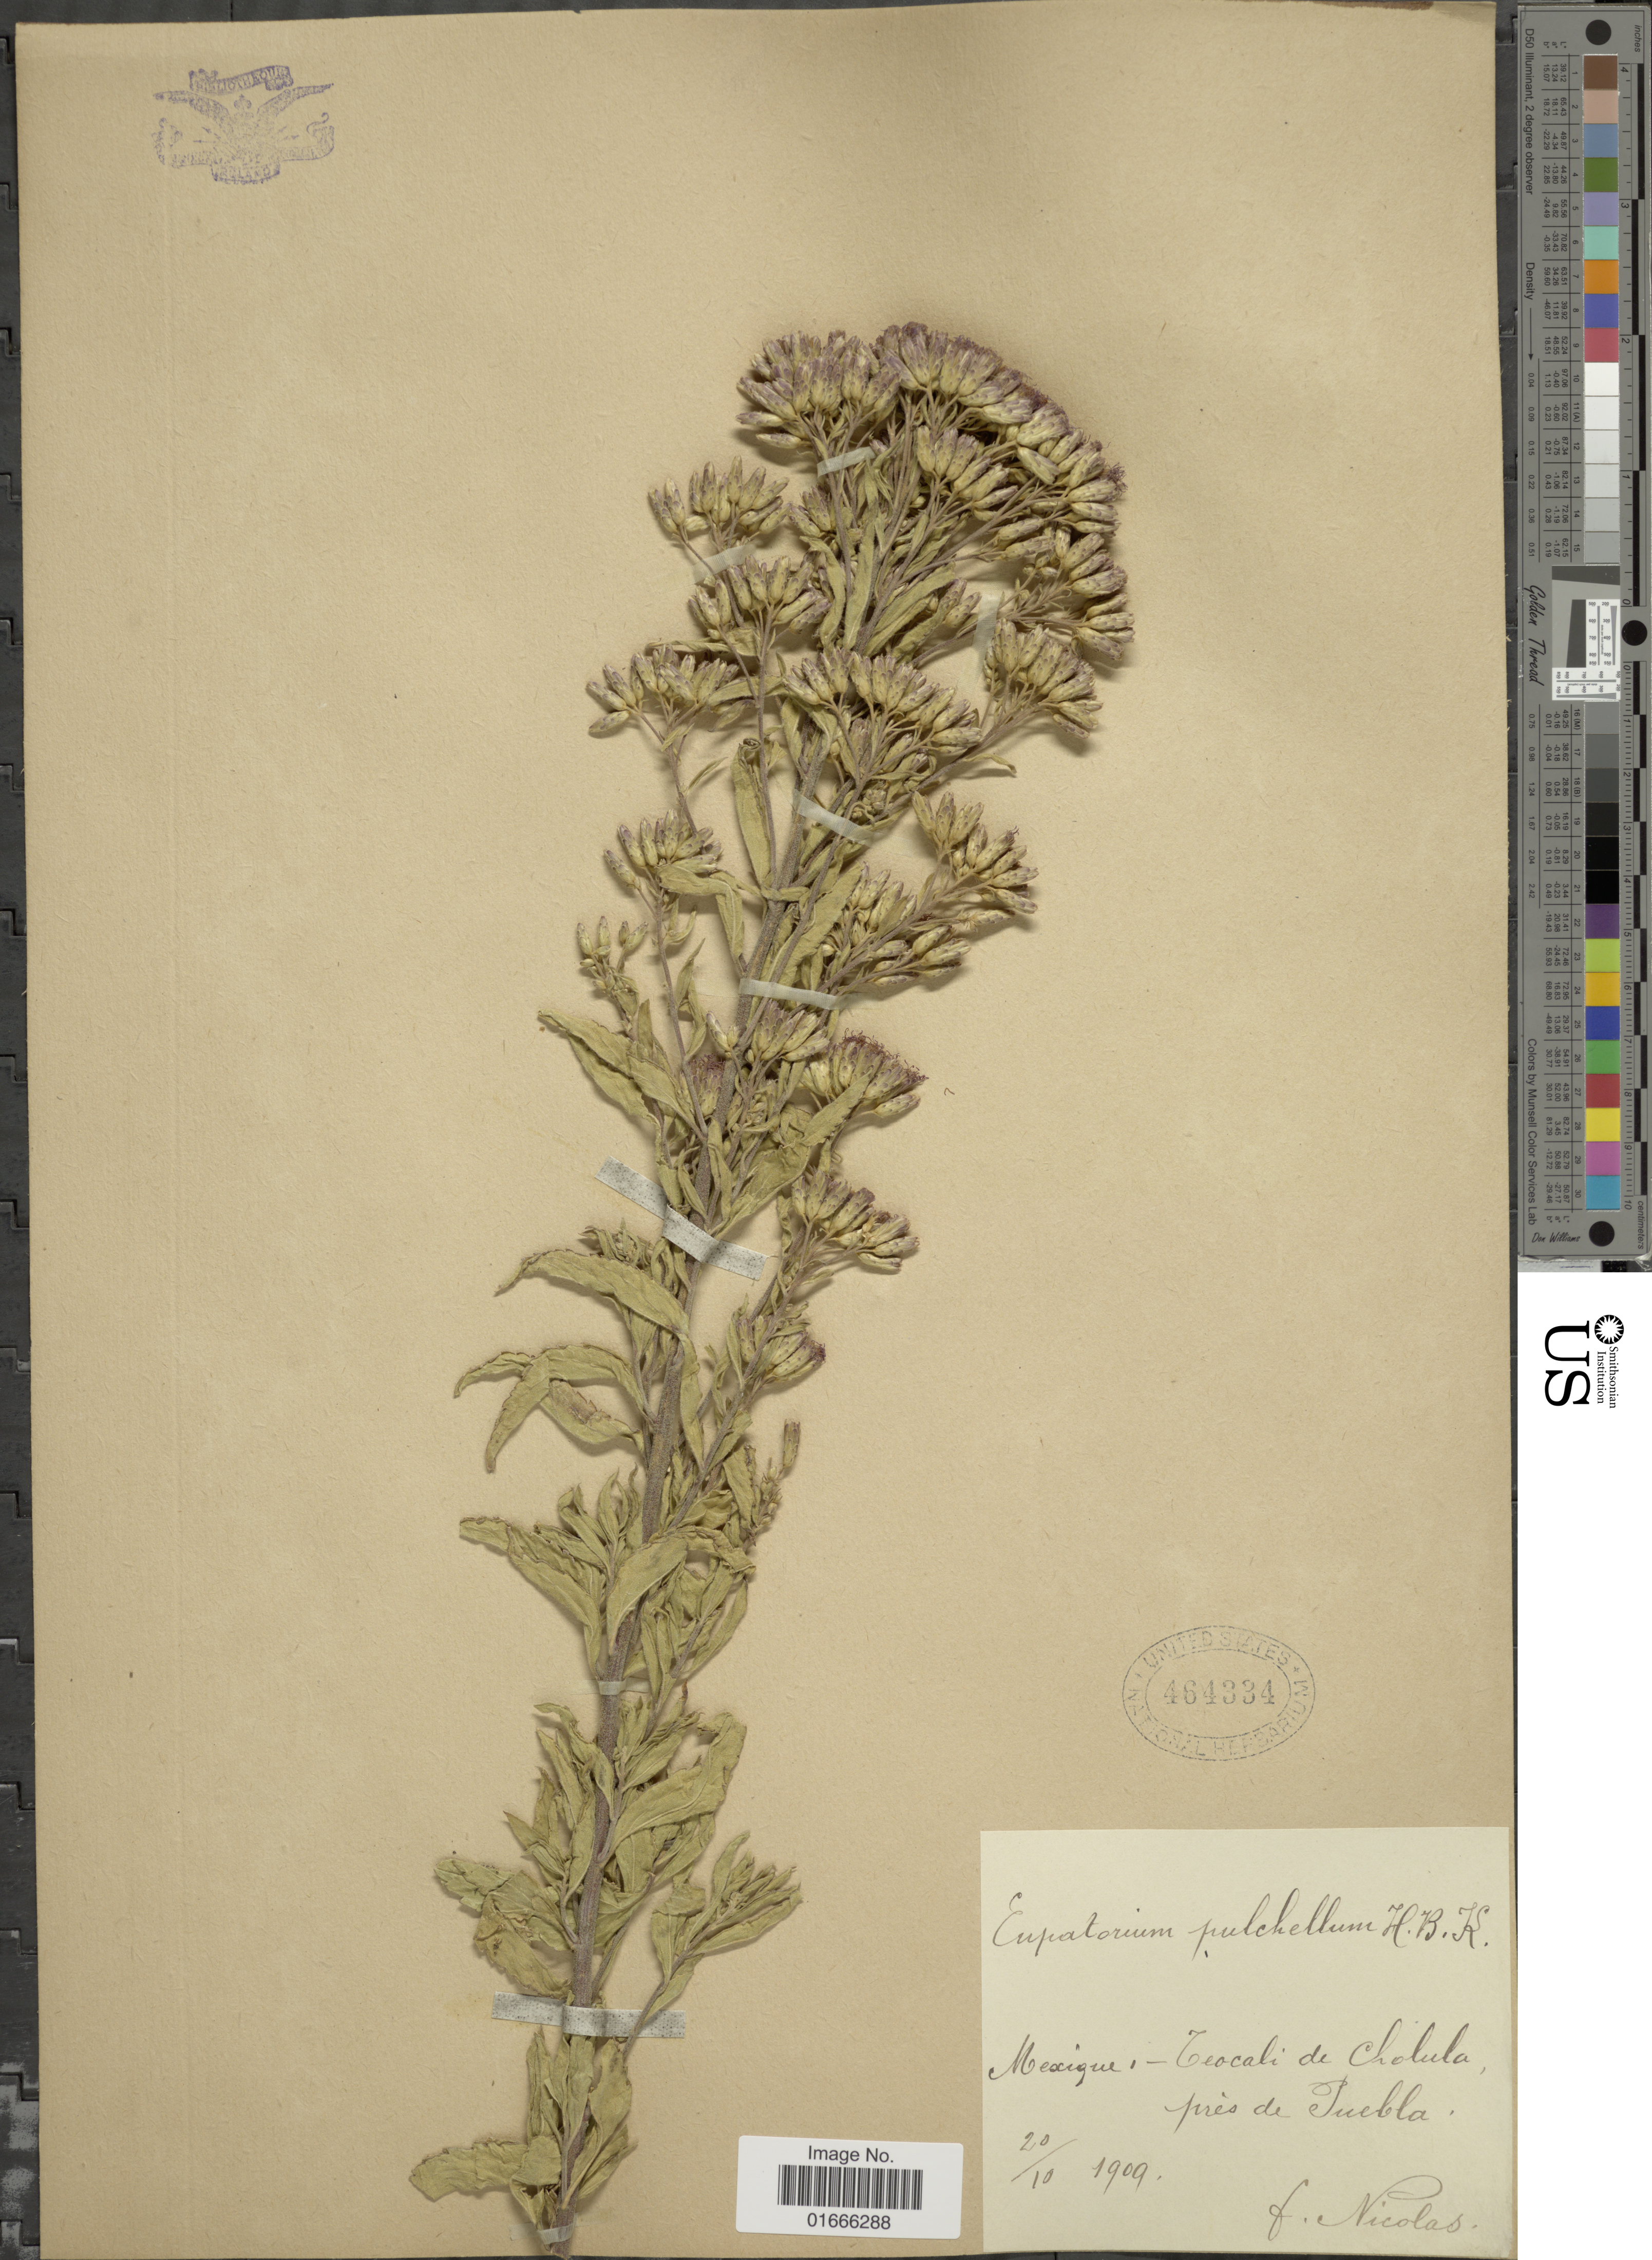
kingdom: Plantae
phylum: Tracheophyta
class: Magnoliopsida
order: Asterales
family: Asteraceae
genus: Chromolaena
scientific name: Chromolaena pulchella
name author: (Kunth) R.M. King & H. Rob.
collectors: Bro. Nicolas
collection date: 1909-10-20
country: Mexico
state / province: Puebla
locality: Ceocali de Cholula pres de Puebla.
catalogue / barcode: US 464334